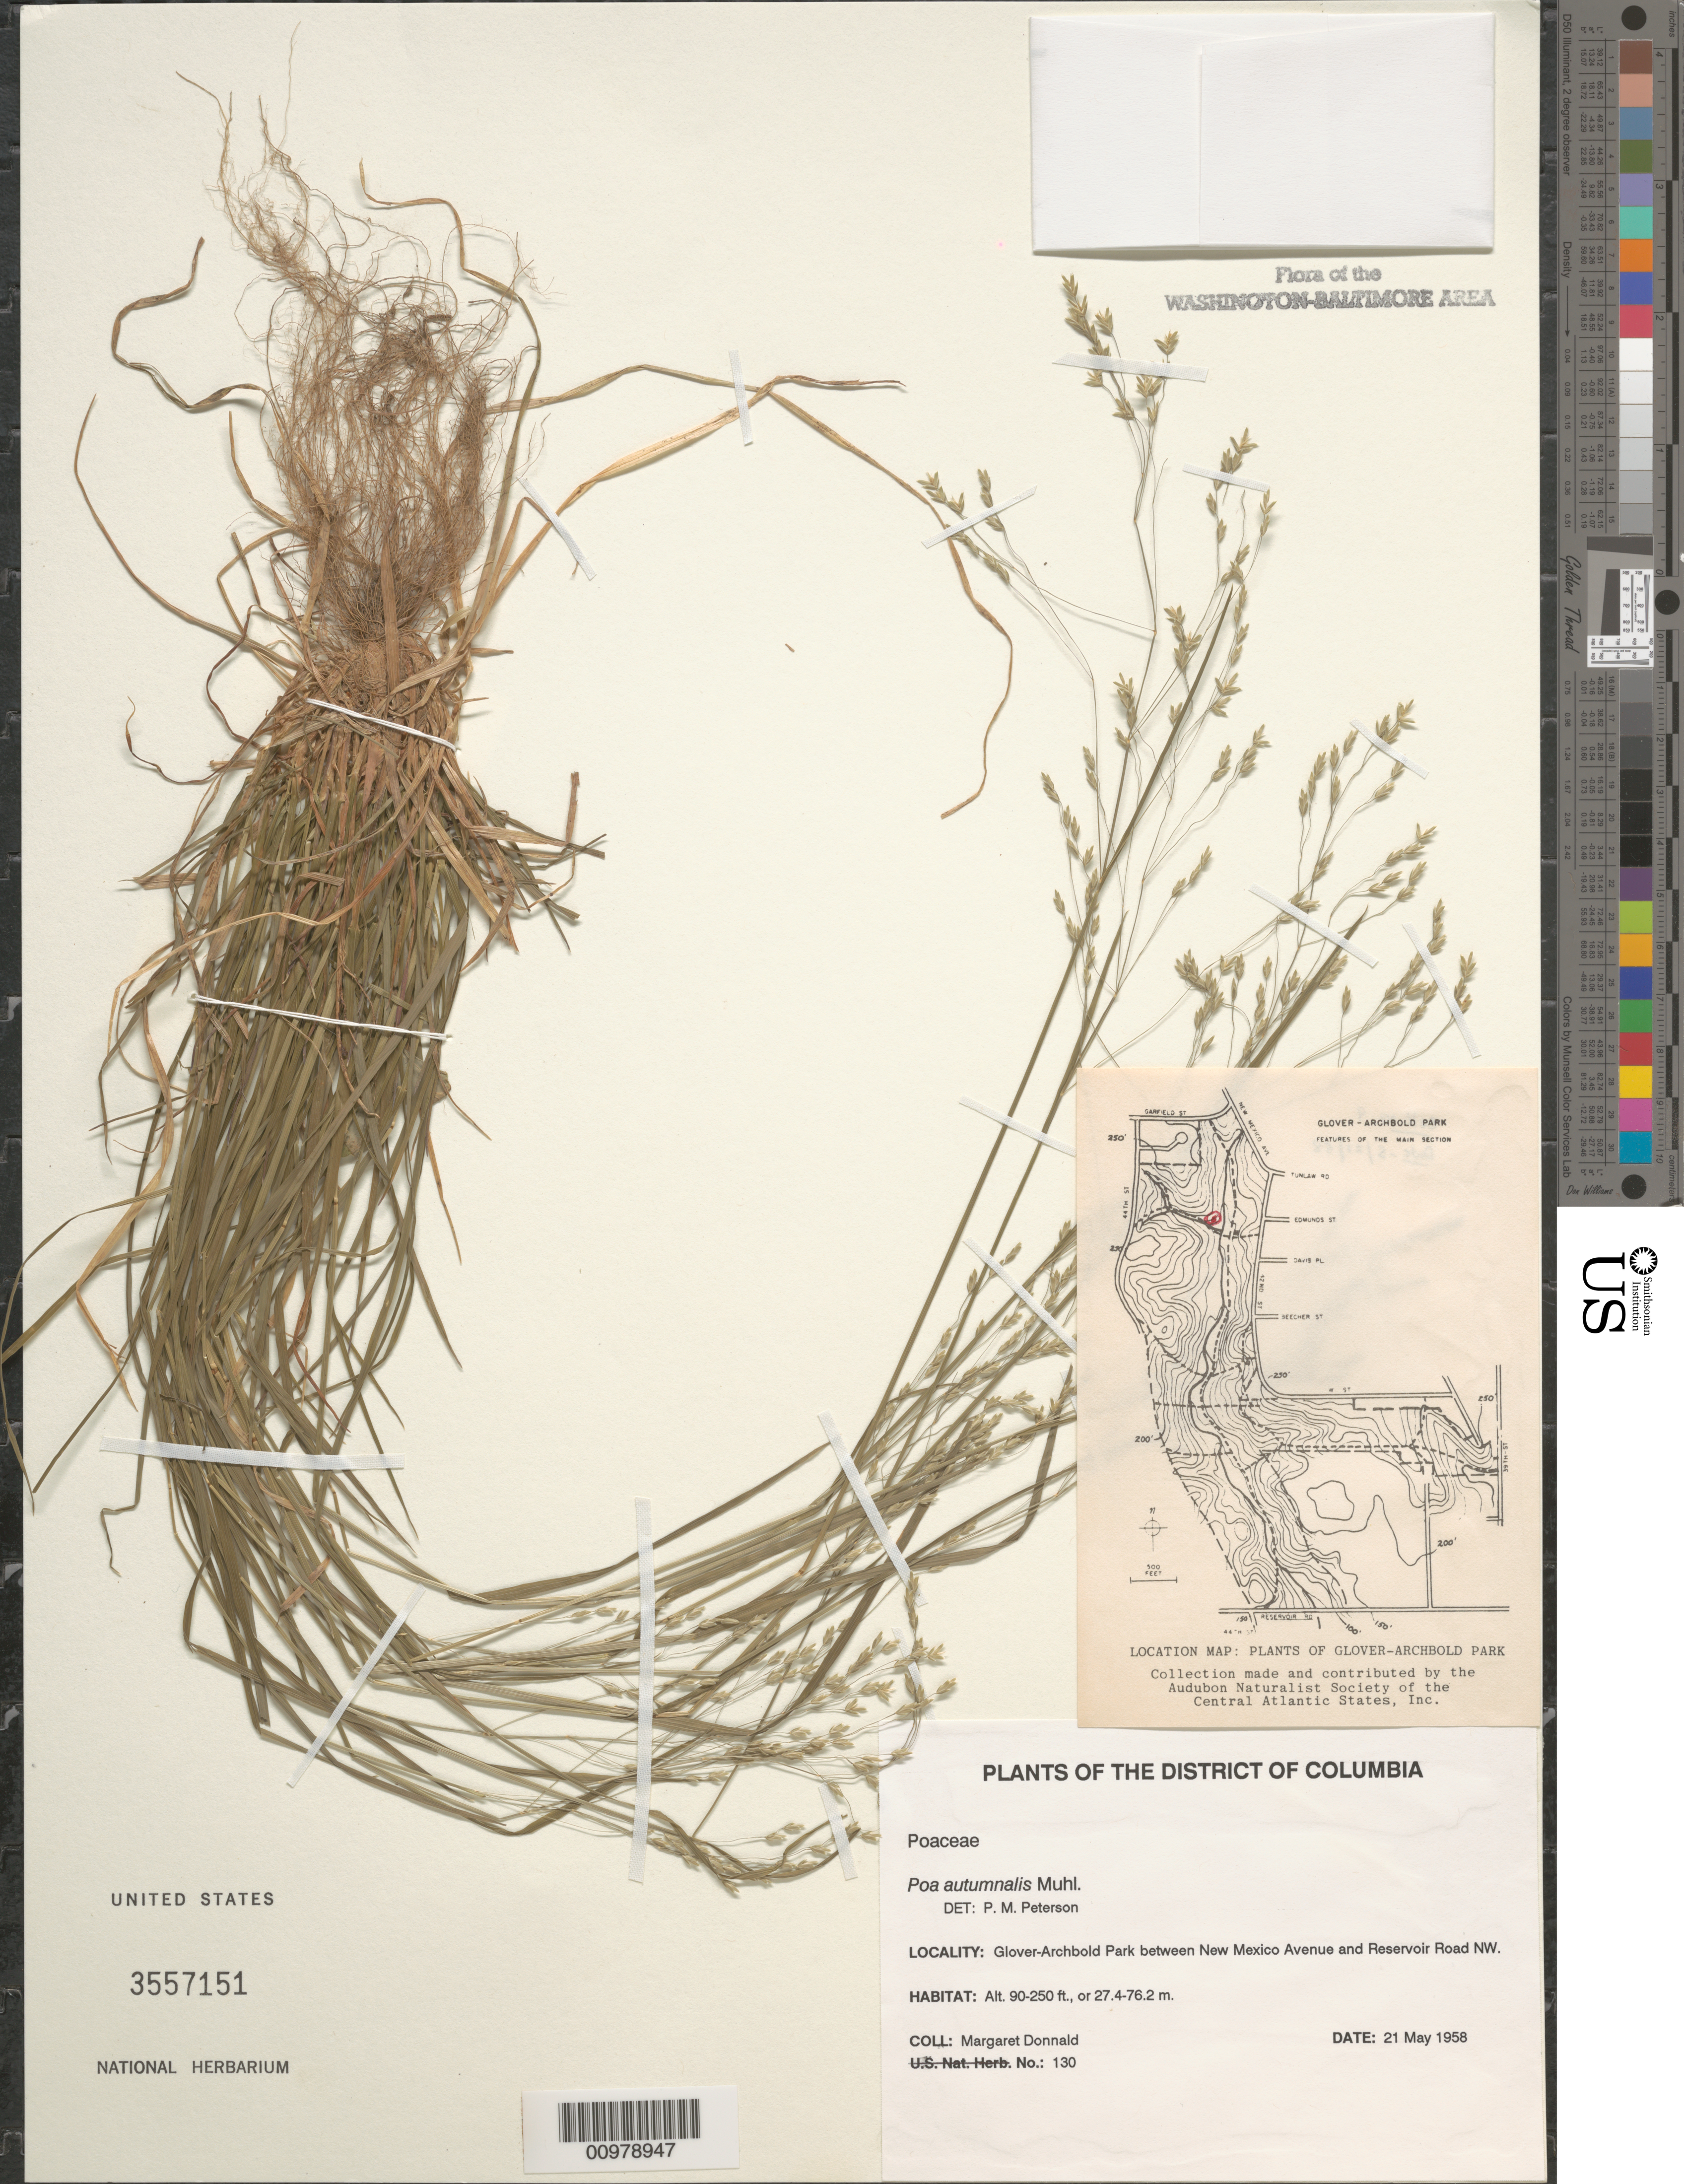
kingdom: Plantae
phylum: Tracheophyta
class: Liliopsida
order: Poales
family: Poaceae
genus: Poa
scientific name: Poa autumnalis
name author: Muhl. ex Elliott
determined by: Peterson, Paul M., (BOT), Smithsonian Institution - National Museum of Natural History (UNITED STATES)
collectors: M. Donnald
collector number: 130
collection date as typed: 21 May 1958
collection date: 1958-05-21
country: United States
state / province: District of Columbia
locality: Glover-Archbold Park between New Mexico Avenue and Reservoir Road NW.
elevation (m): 27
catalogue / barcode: US 3557151